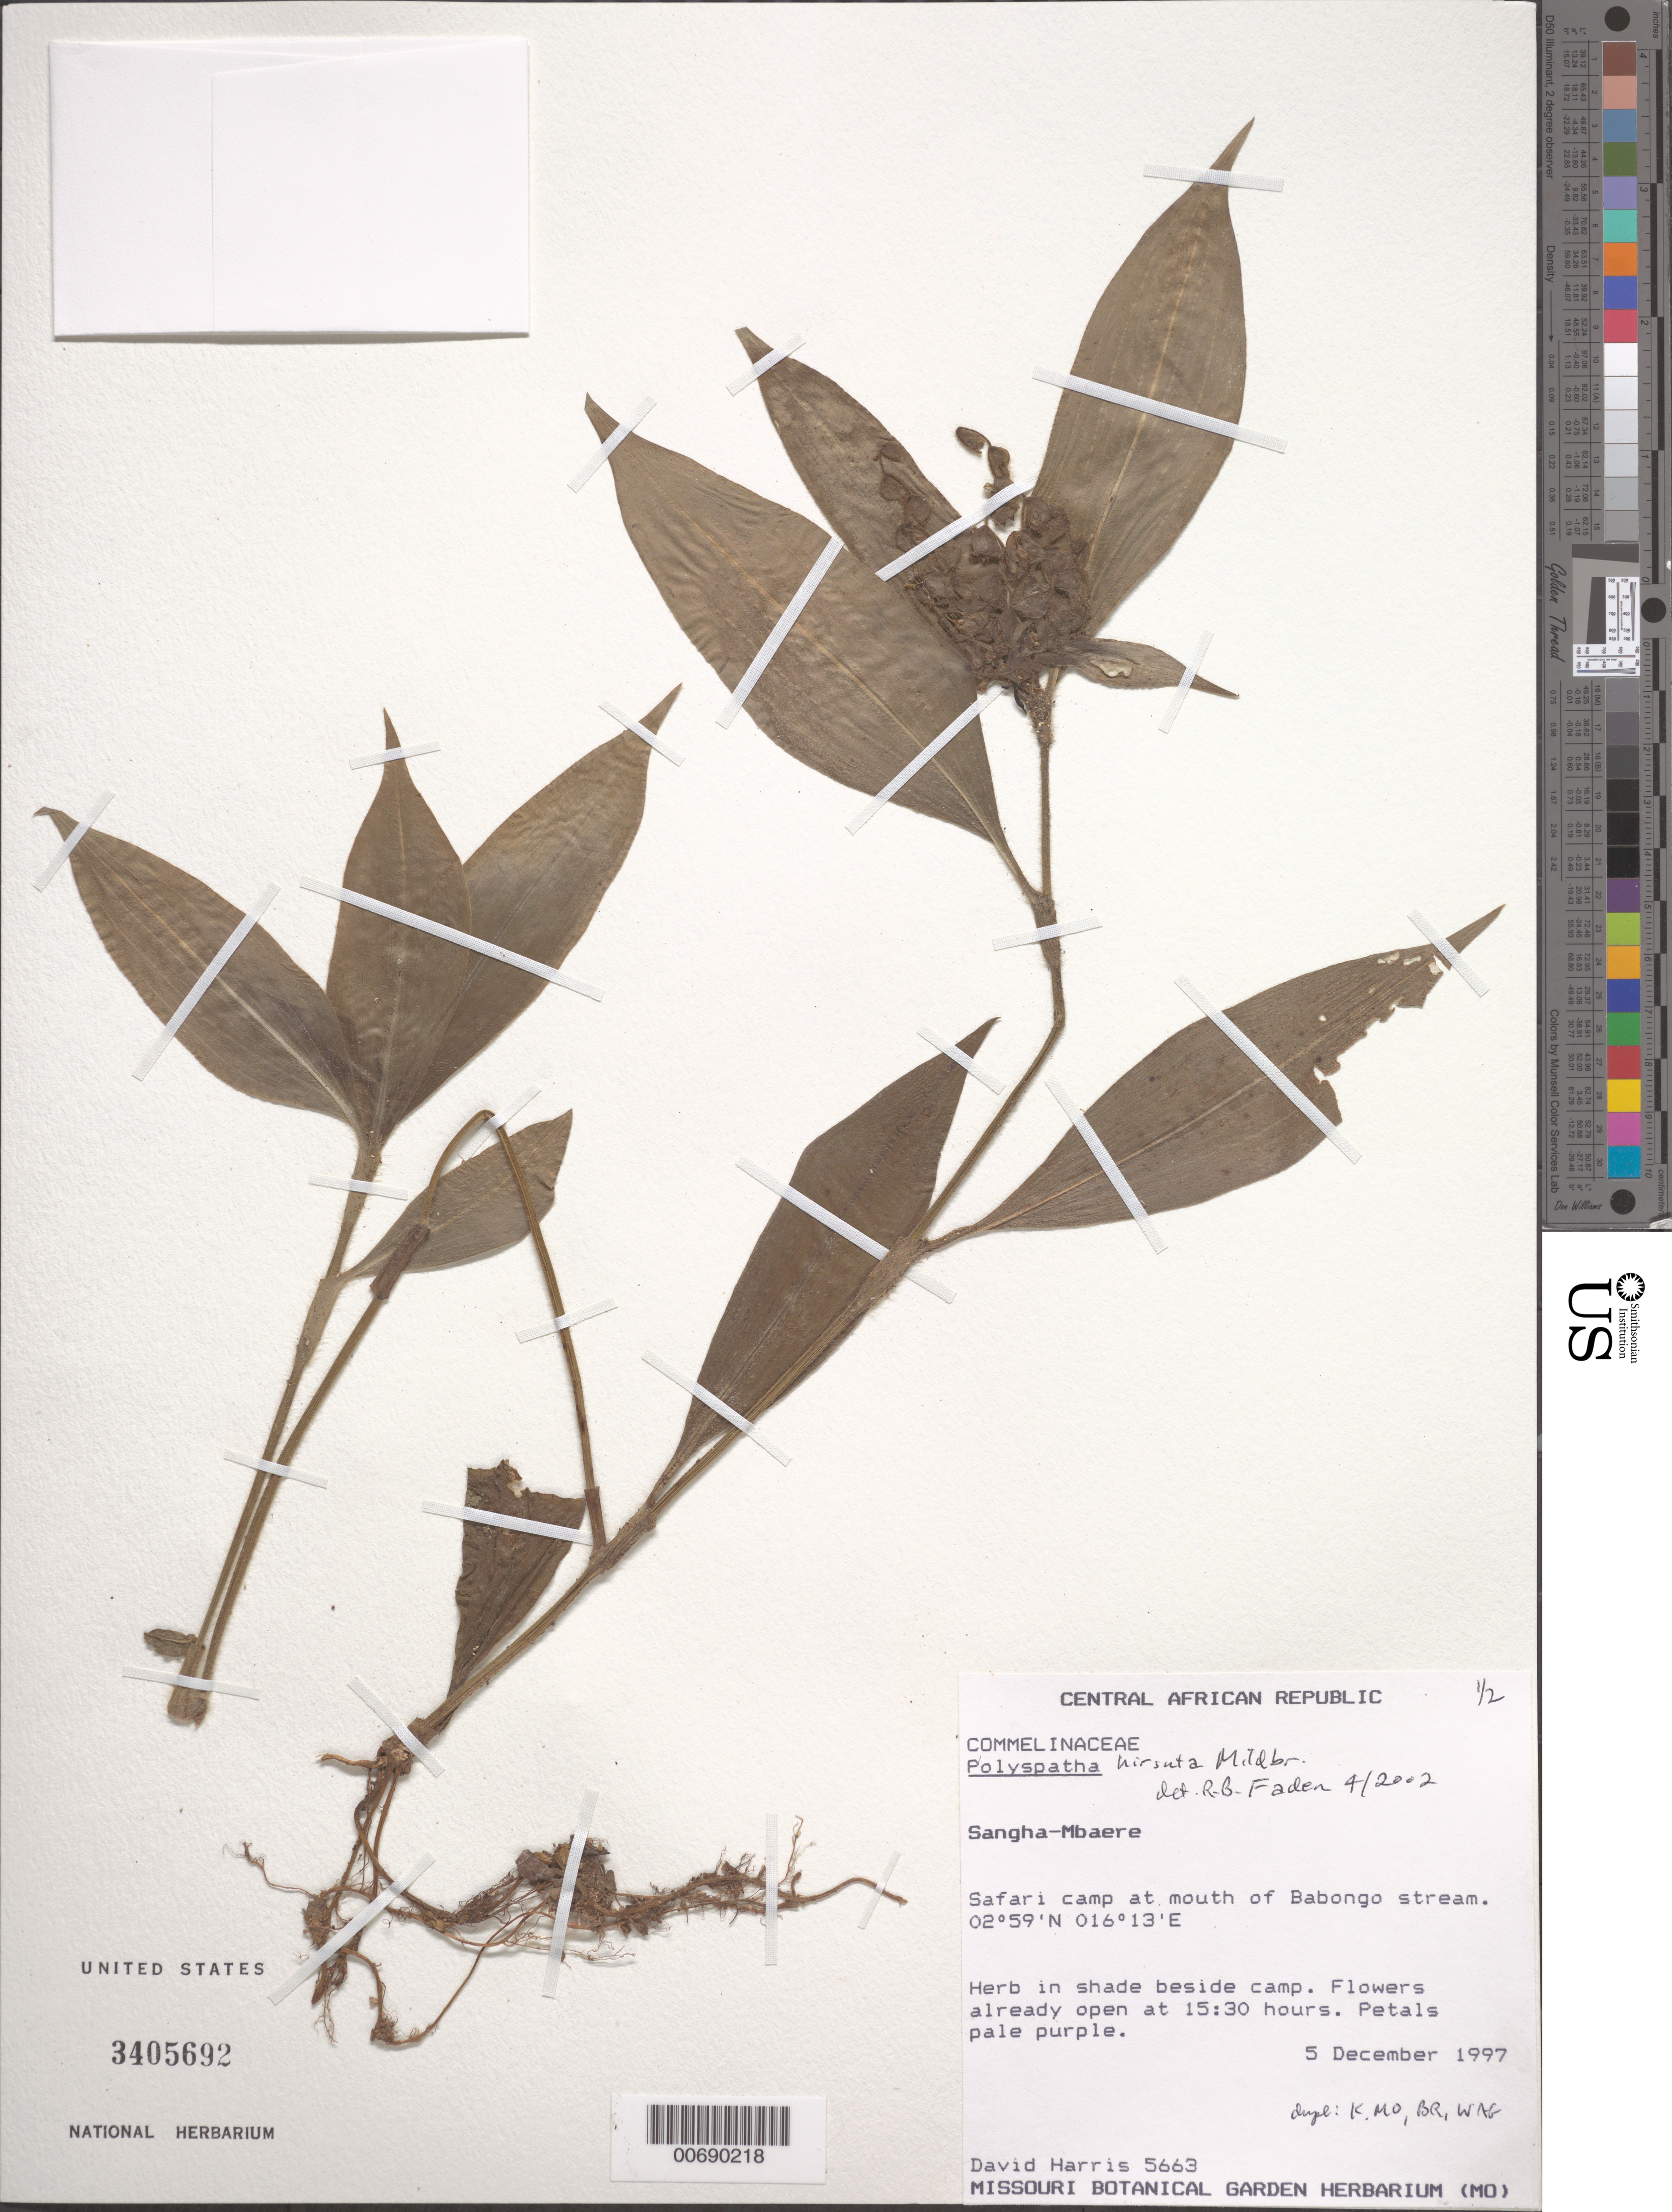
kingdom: Plantae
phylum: Tracheophyta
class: Liliopsida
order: Commelinales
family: Commelinaceae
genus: Polyspatha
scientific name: Polyspatha hirsuta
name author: Mildbr.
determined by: Faden, Robert B., (US), Smithsonian Institution - National Museum of Natural History (UNITED STATES)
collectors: D. J. Harris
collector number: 5663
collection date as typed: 05 Dec 1997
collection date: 1997-12-05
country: Central African Republic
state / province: Sangha-Mbaere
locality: Mbaere, Safari camp at mouth of Babongo stream.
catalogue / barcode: US 3405692